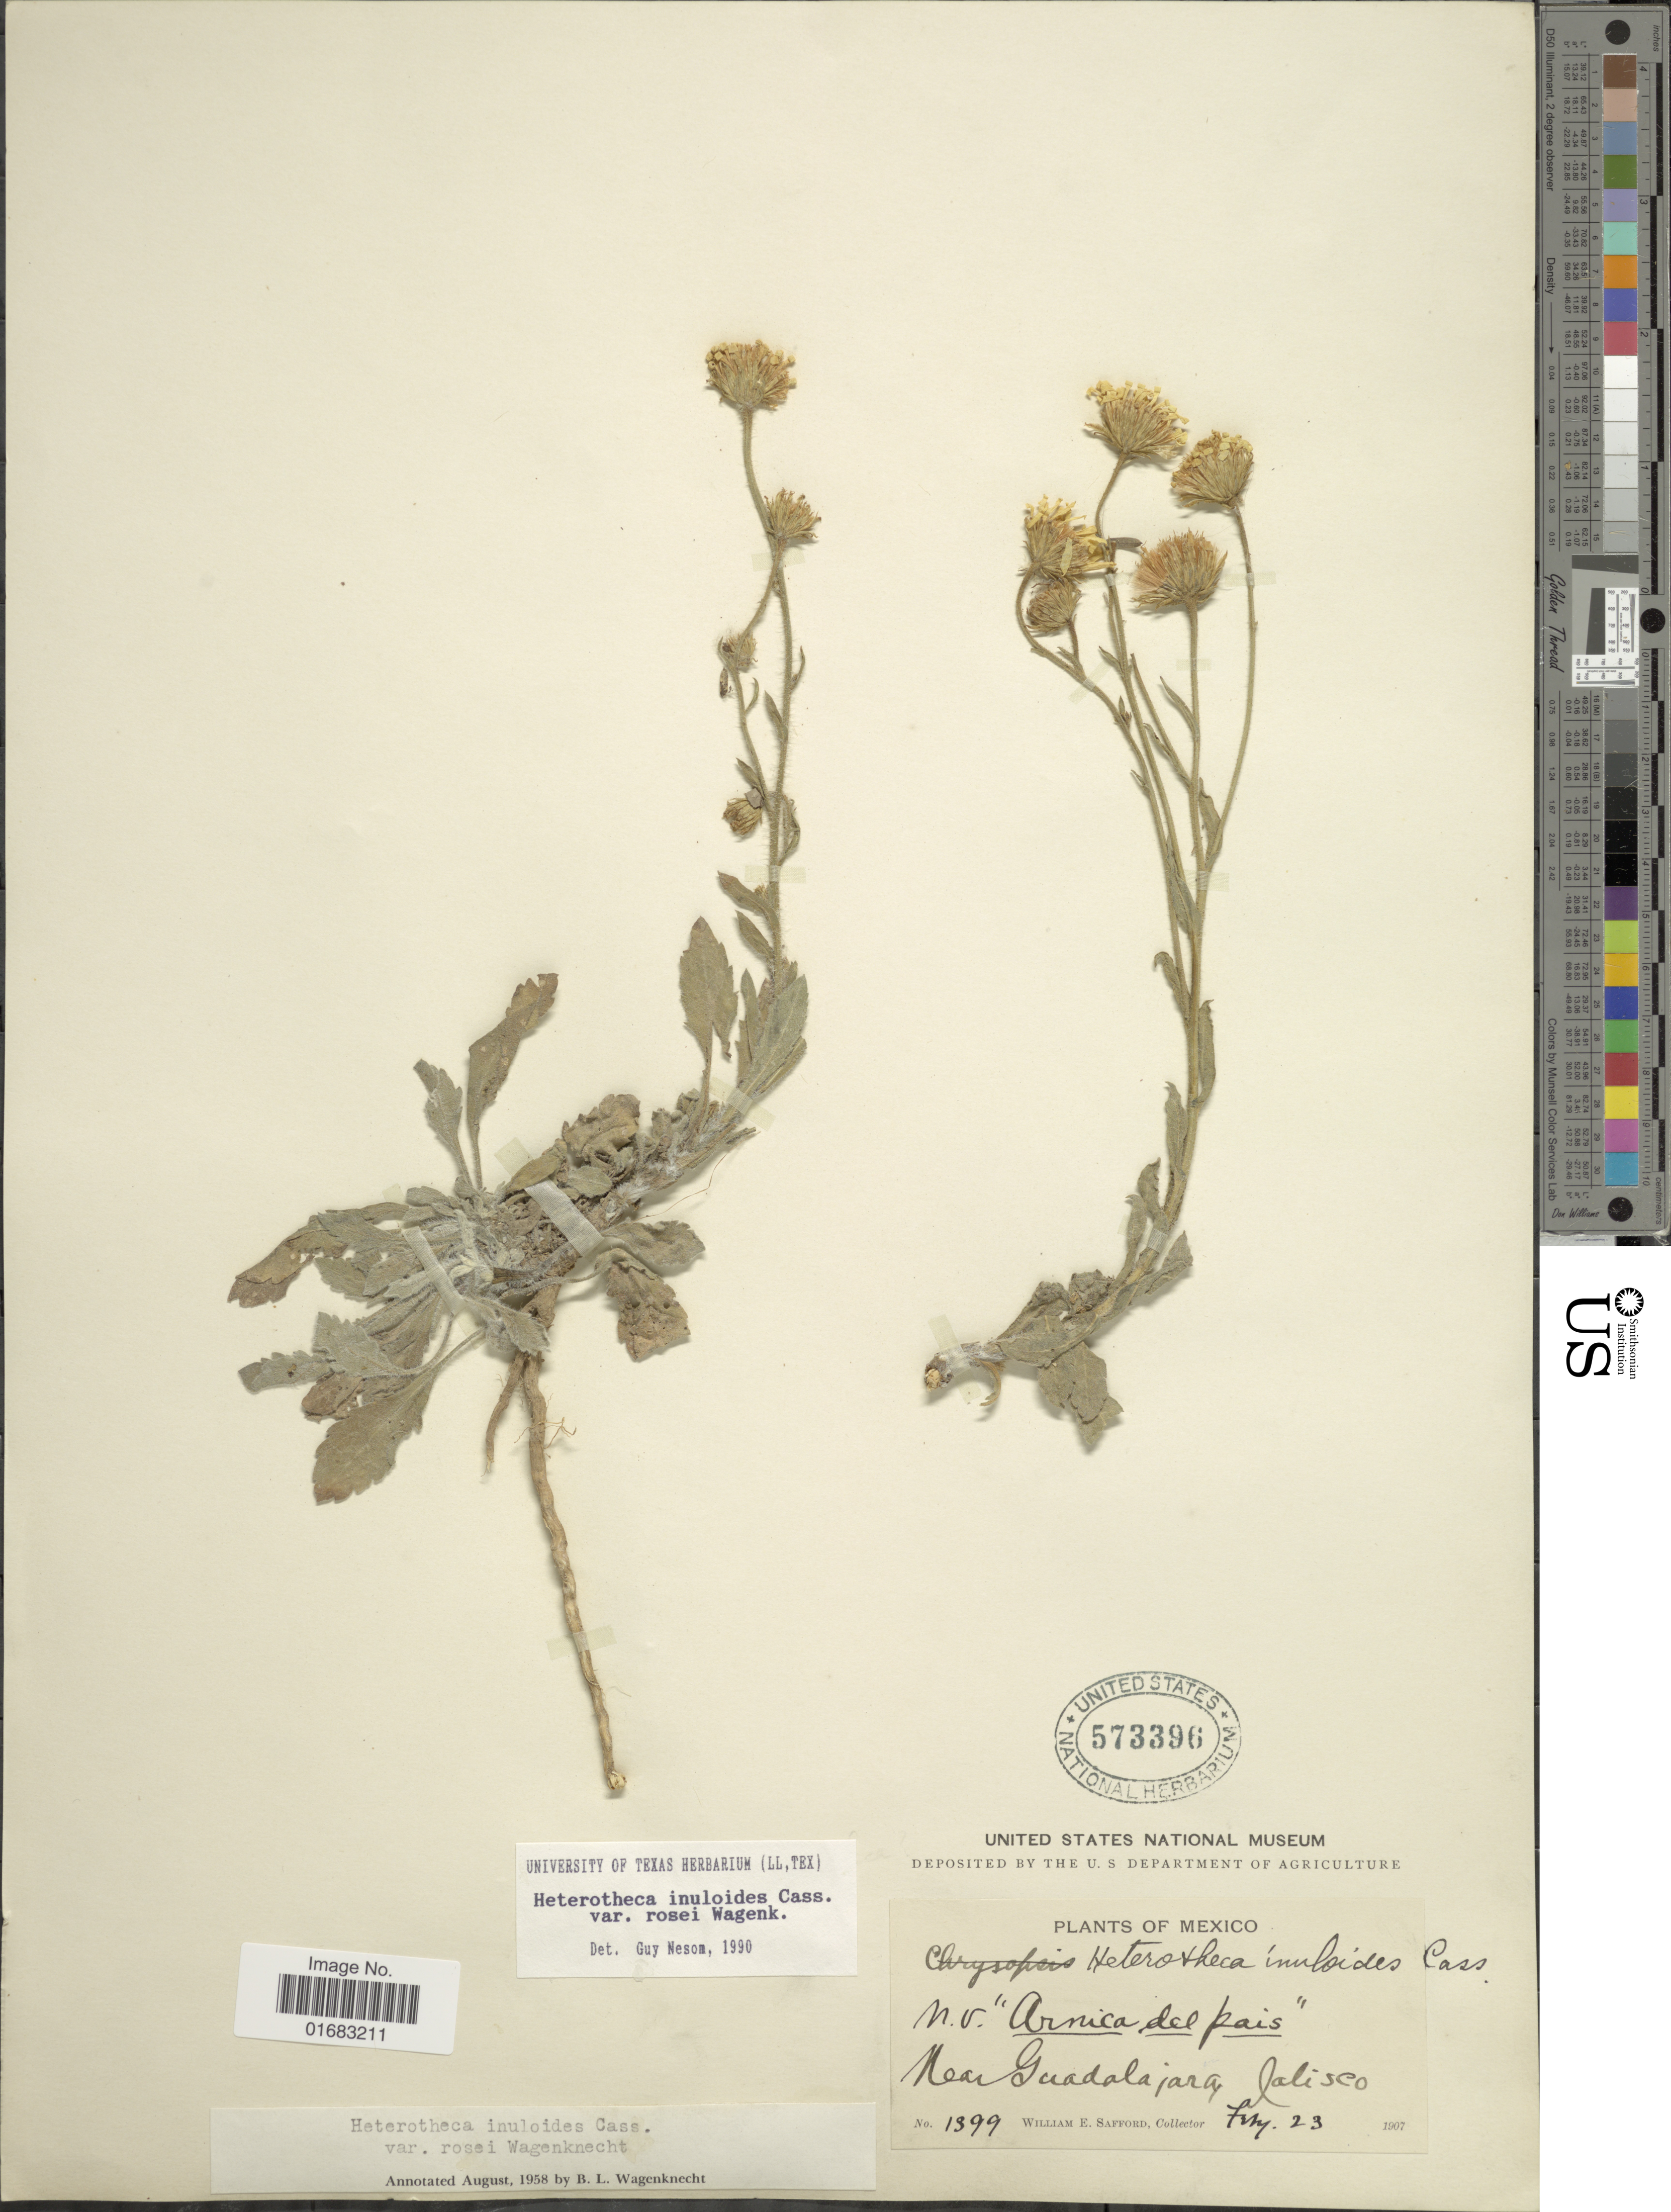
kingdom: Plantae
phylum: Tracheophyta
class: Magnoliopsida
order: Asterales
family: Asteraceae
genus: Heterotheca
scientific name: Heterotheca inuloides var. rosei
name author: B. Wagenkn.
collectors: W. E. Safford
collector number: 1399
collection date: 1907-02-23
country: Mexico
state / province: Jalisco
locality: Mexico. Near Guadalajara, Jalisco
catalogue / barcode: US 573396